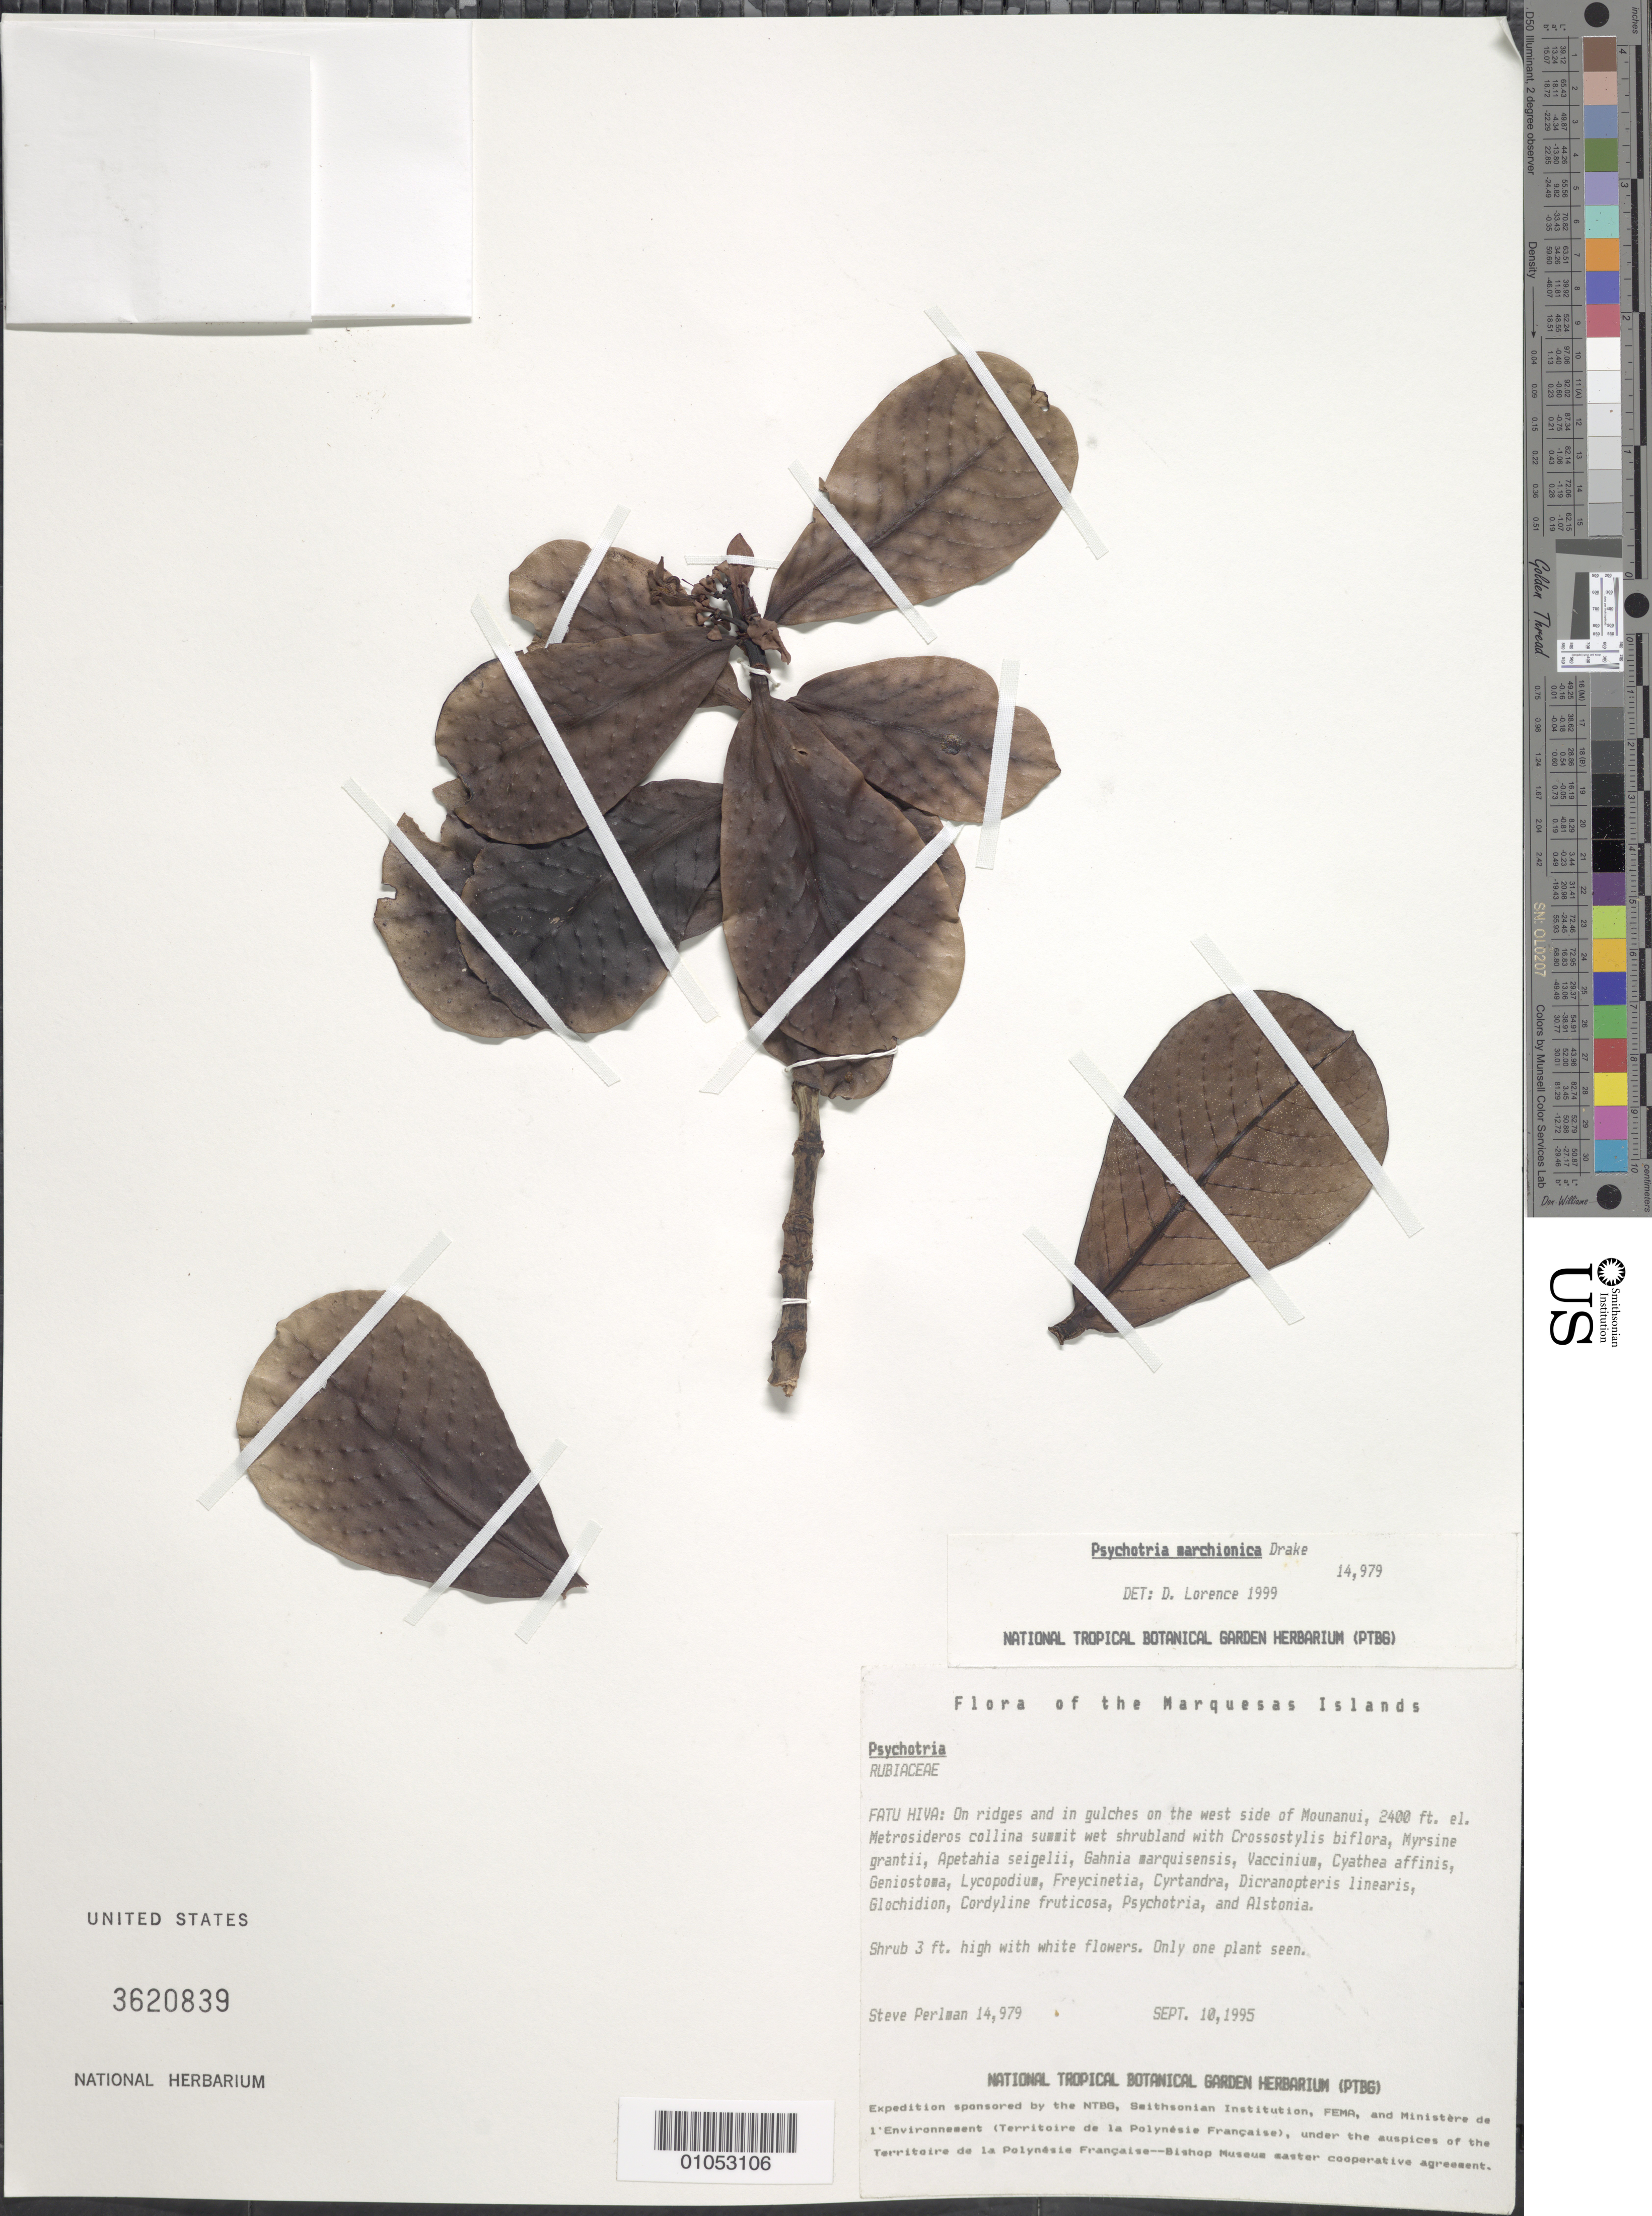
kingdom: Plantae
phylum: Tracheophyta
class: Magnoliopsida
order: Gentianales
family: Rubiaceae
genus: Psychotria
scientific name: Psychotria marchionica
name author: Drake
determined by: Lorence, David H., (PTBG), National Tropical Botanical Garden (UNITED STATES)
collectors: S. P. Perlman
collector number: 14979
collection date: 1995-09-10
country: French Polynesia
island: Fatu Hiva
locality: On ridges and gulches W side of Mounanui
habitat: In Metrosideros collina lowland wet shrubland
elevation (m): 732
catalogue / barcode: US 3620839